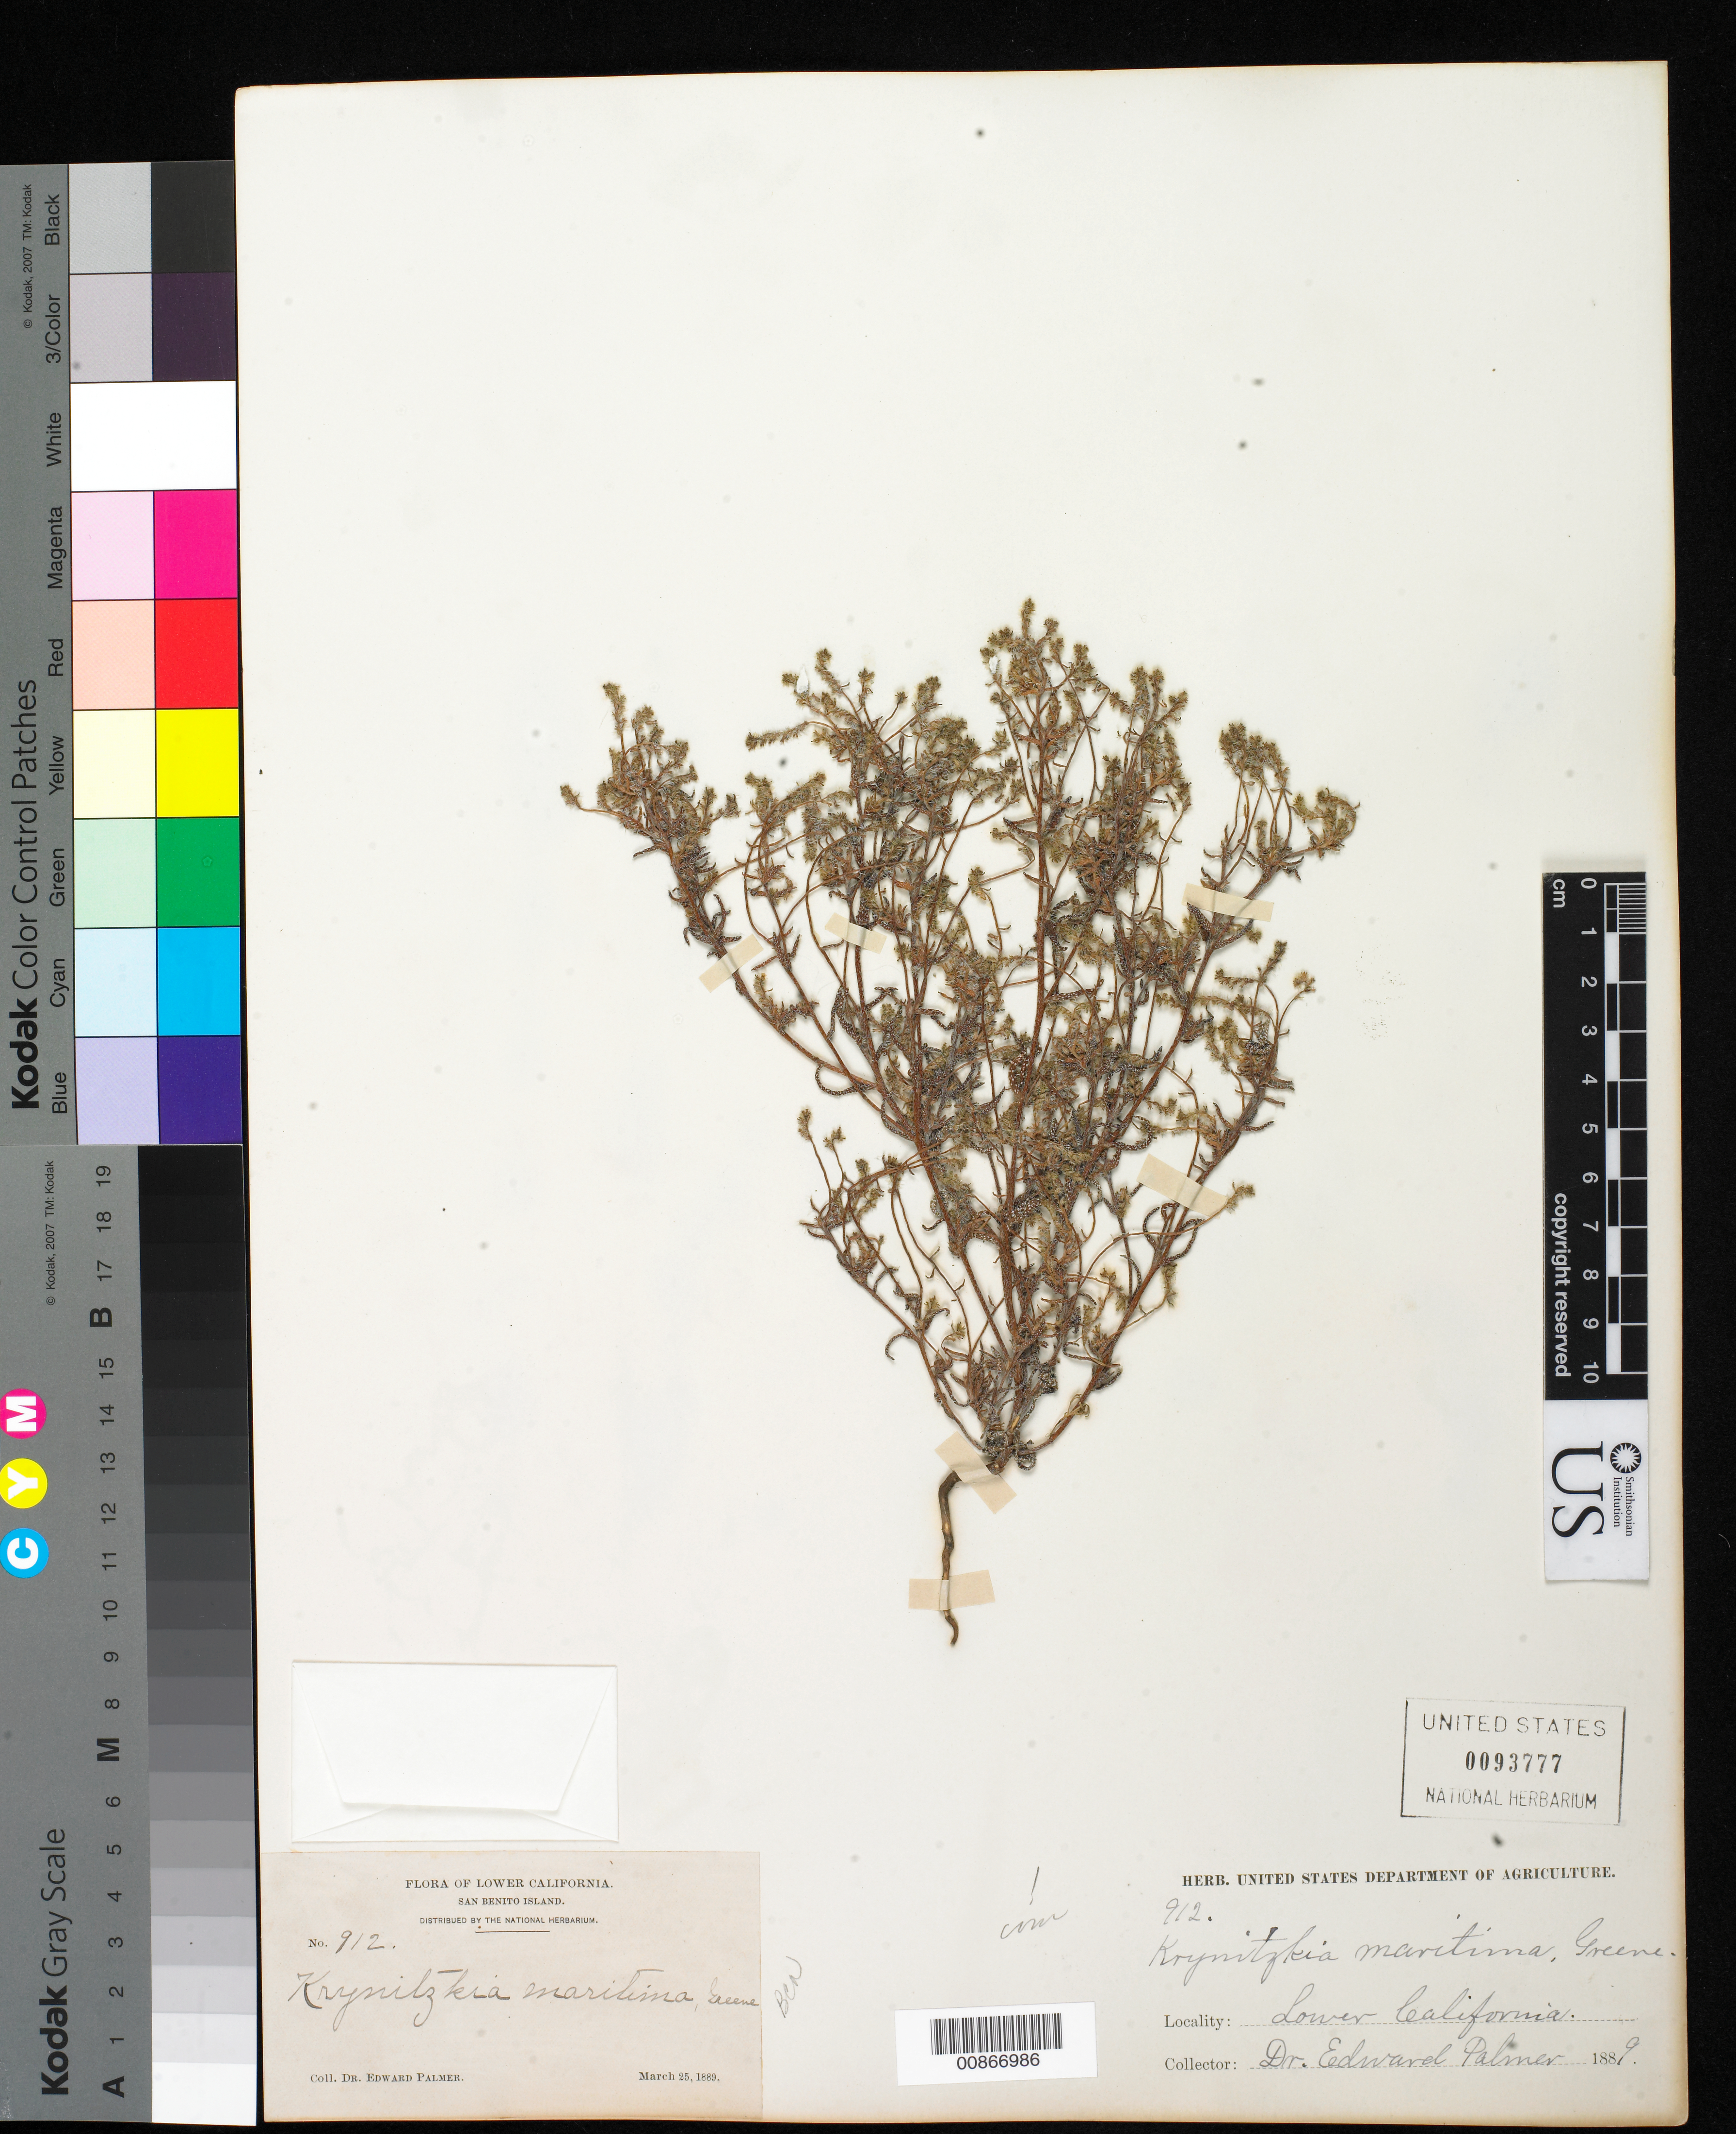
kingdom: Plantae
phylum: Tracheophyta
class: Magnoliopsida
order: Boraginales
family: Boraginaceae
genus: Cryptantha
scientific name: Cryptantha maritima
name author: (Greene) Greene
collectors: E. Palmer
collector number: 912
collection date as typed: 25 Mar 1889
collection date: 1889-03-25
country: Mexico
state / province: Baja California Norte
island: San Benito I.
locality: San Benito Island, Baja California.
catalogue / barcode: US 93777